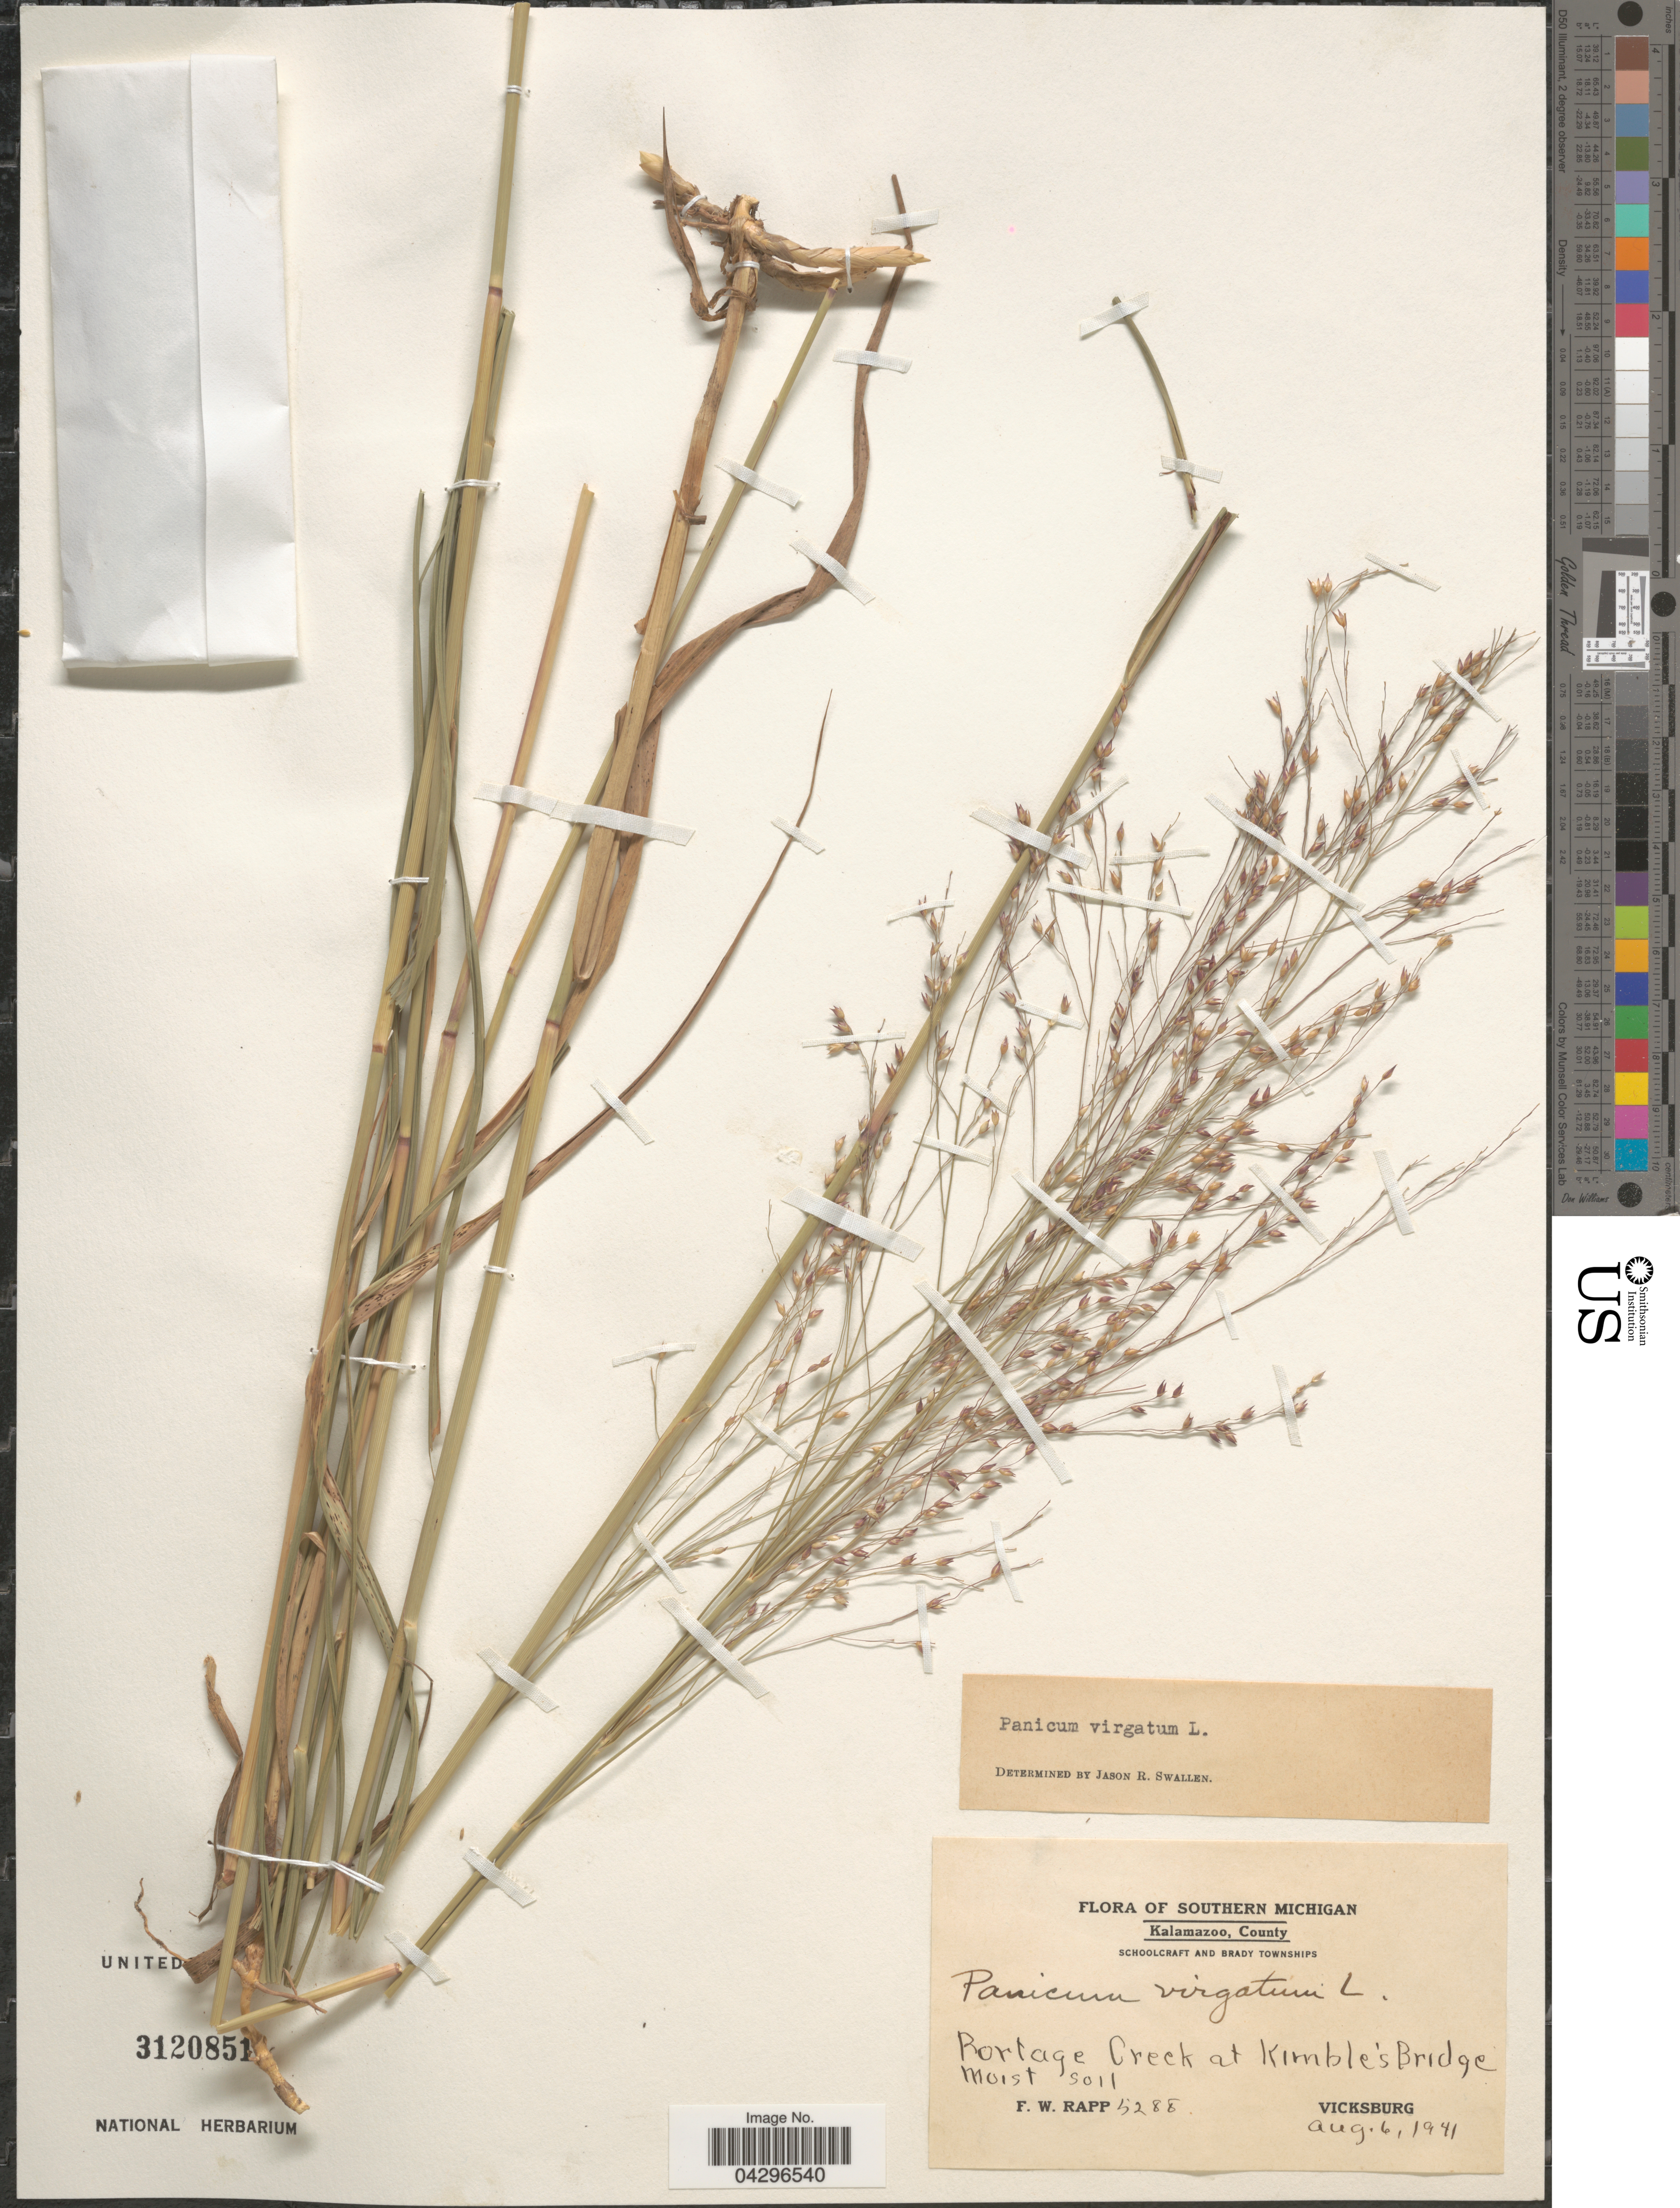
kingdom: Plantae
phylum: Tracheophyta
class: Liliopsida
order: Poales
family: Poaceae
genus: Panicum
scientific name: Panicum virgatum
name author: L.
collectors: F. Rapp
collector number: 5288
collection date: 1941-08-06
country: United States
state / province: Michigan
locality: Southern Michigan. Kalamazoo, County. Schoolcraft and Brady Townships. Portage Creek at Kimble's Bridge moist soil. Vicksburg.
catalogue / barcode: US 3120851